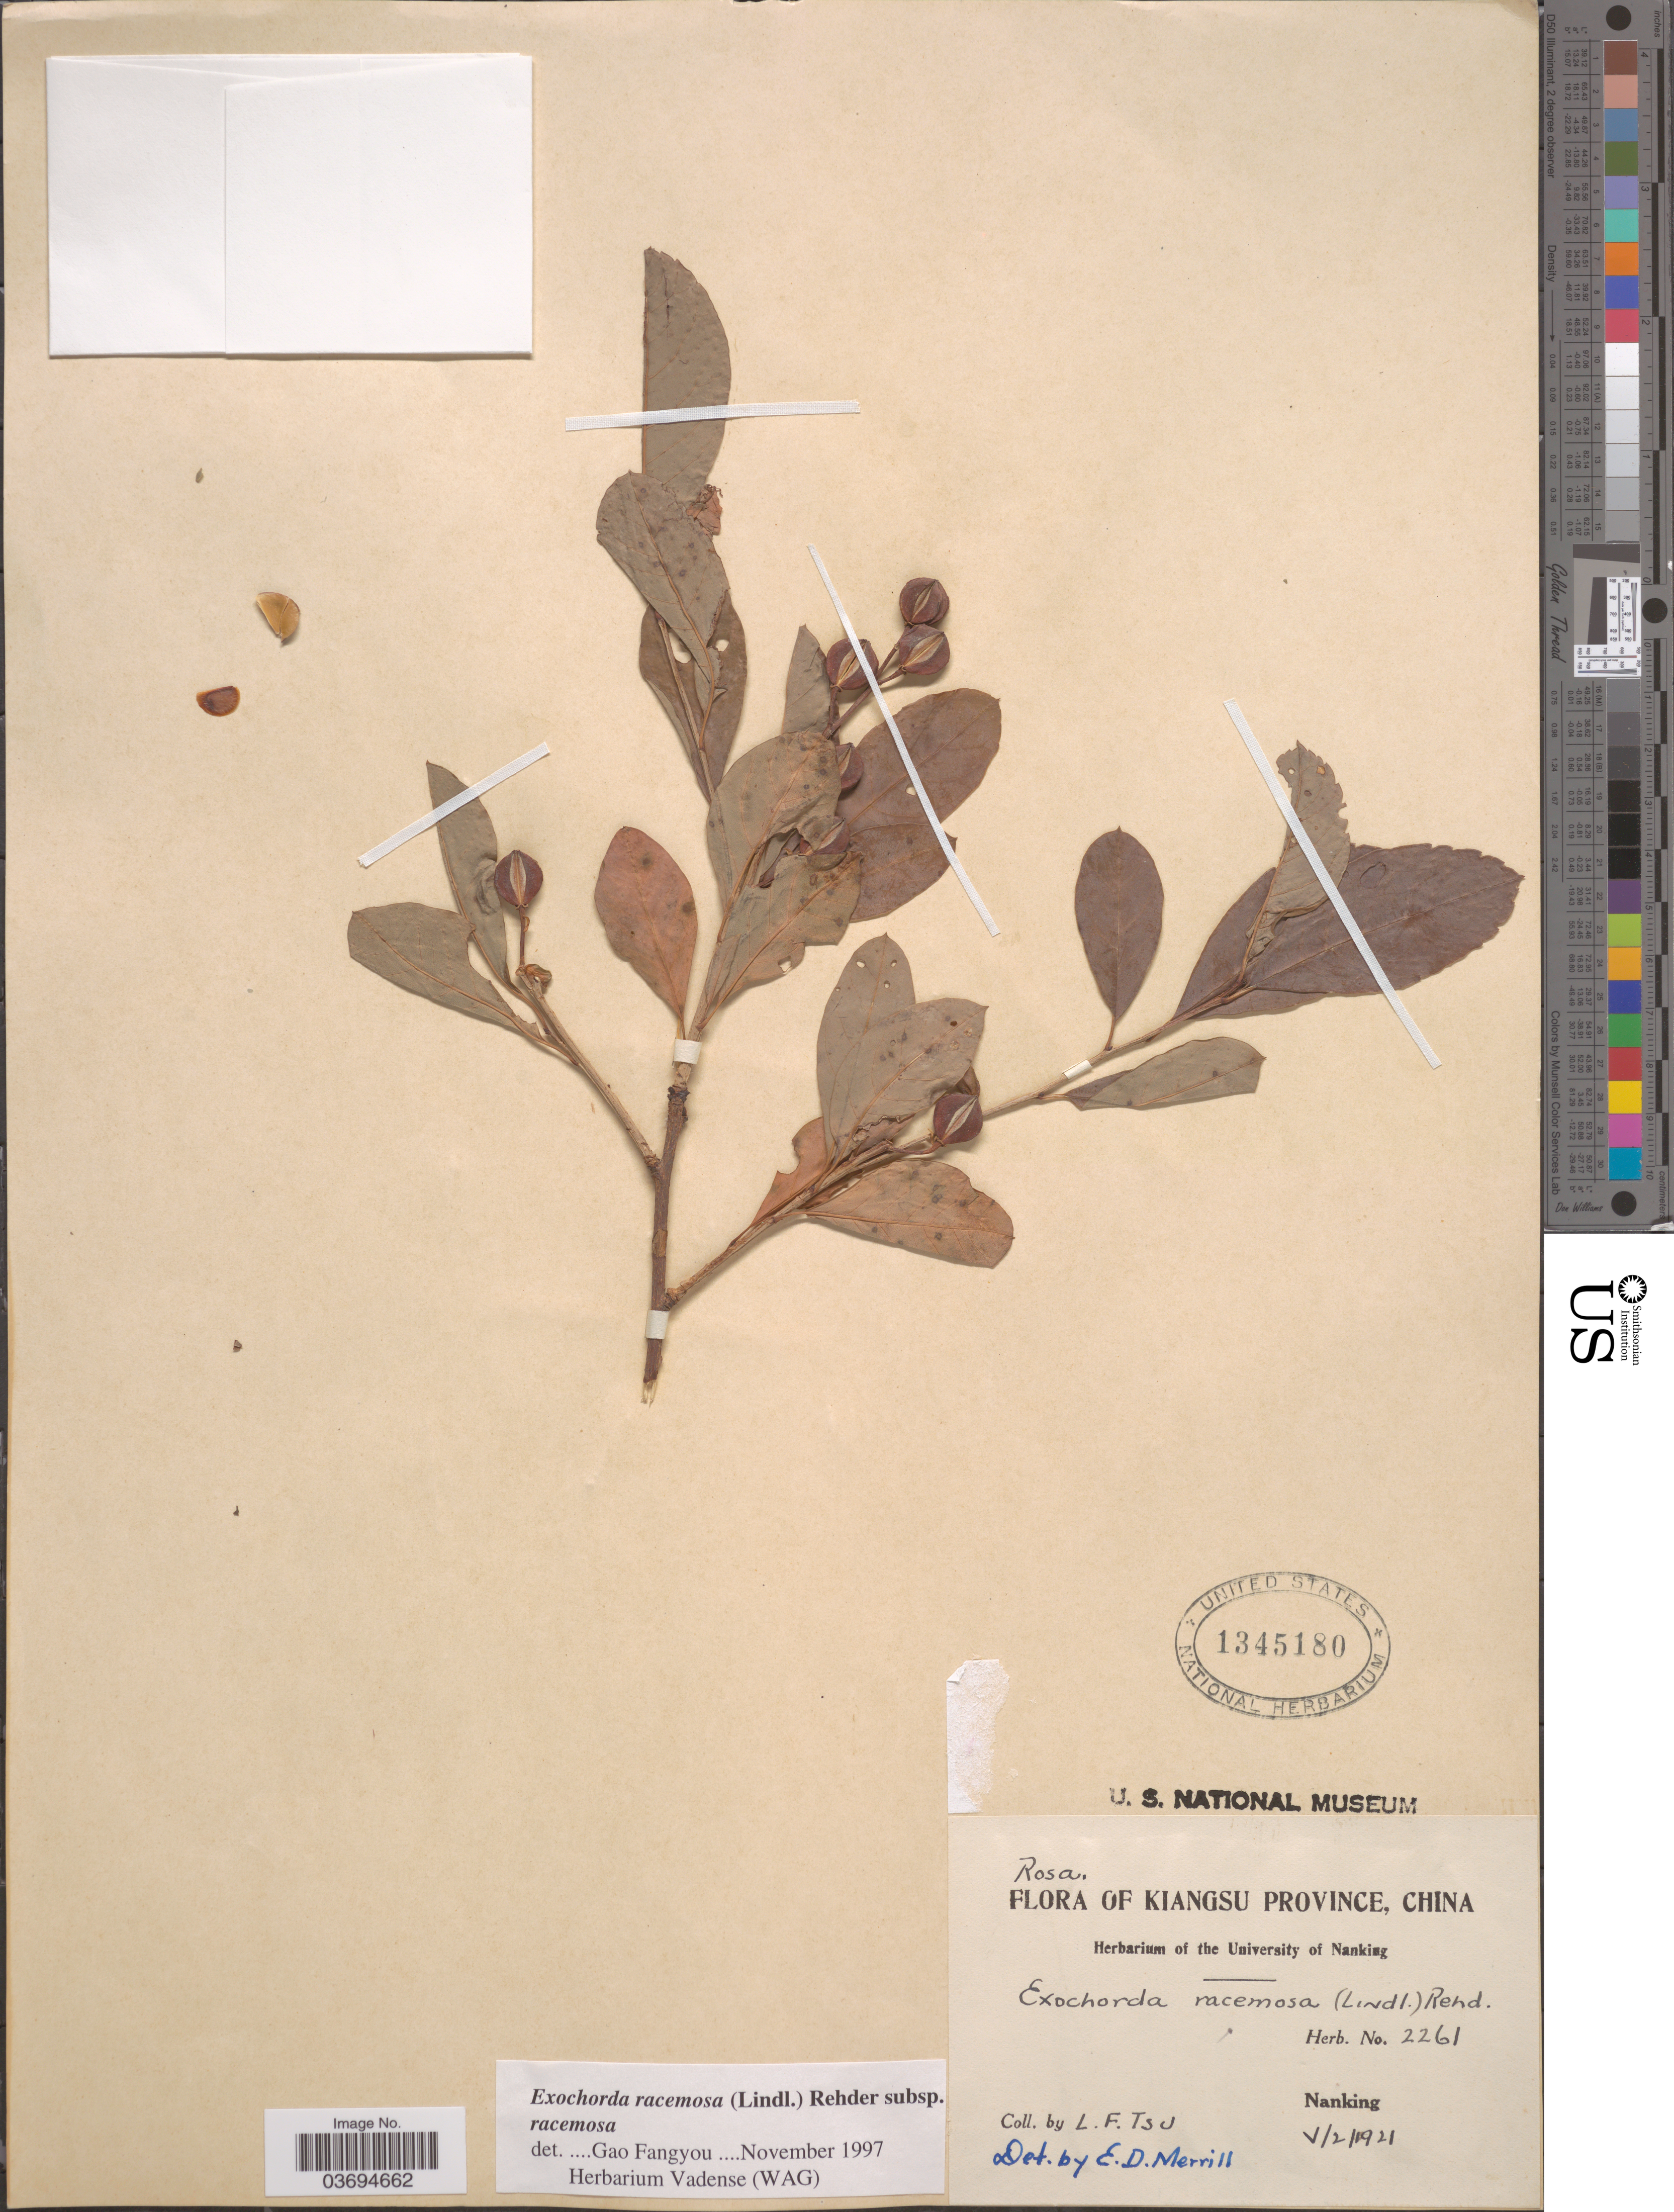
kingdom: Plantae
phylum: Tracheophyta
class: Magnoliopsida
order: Rosales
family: Rosaceae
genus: Exochorda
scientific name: Exochorda racemosa subsp. racemosa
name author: (Fortune ex Lindl.) Rehder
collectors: L. Tsu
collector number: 2261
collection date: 1921-05-02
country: China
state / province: Jiangsu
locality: Kiangsu Province. Nanking.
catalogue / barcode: US 1345180